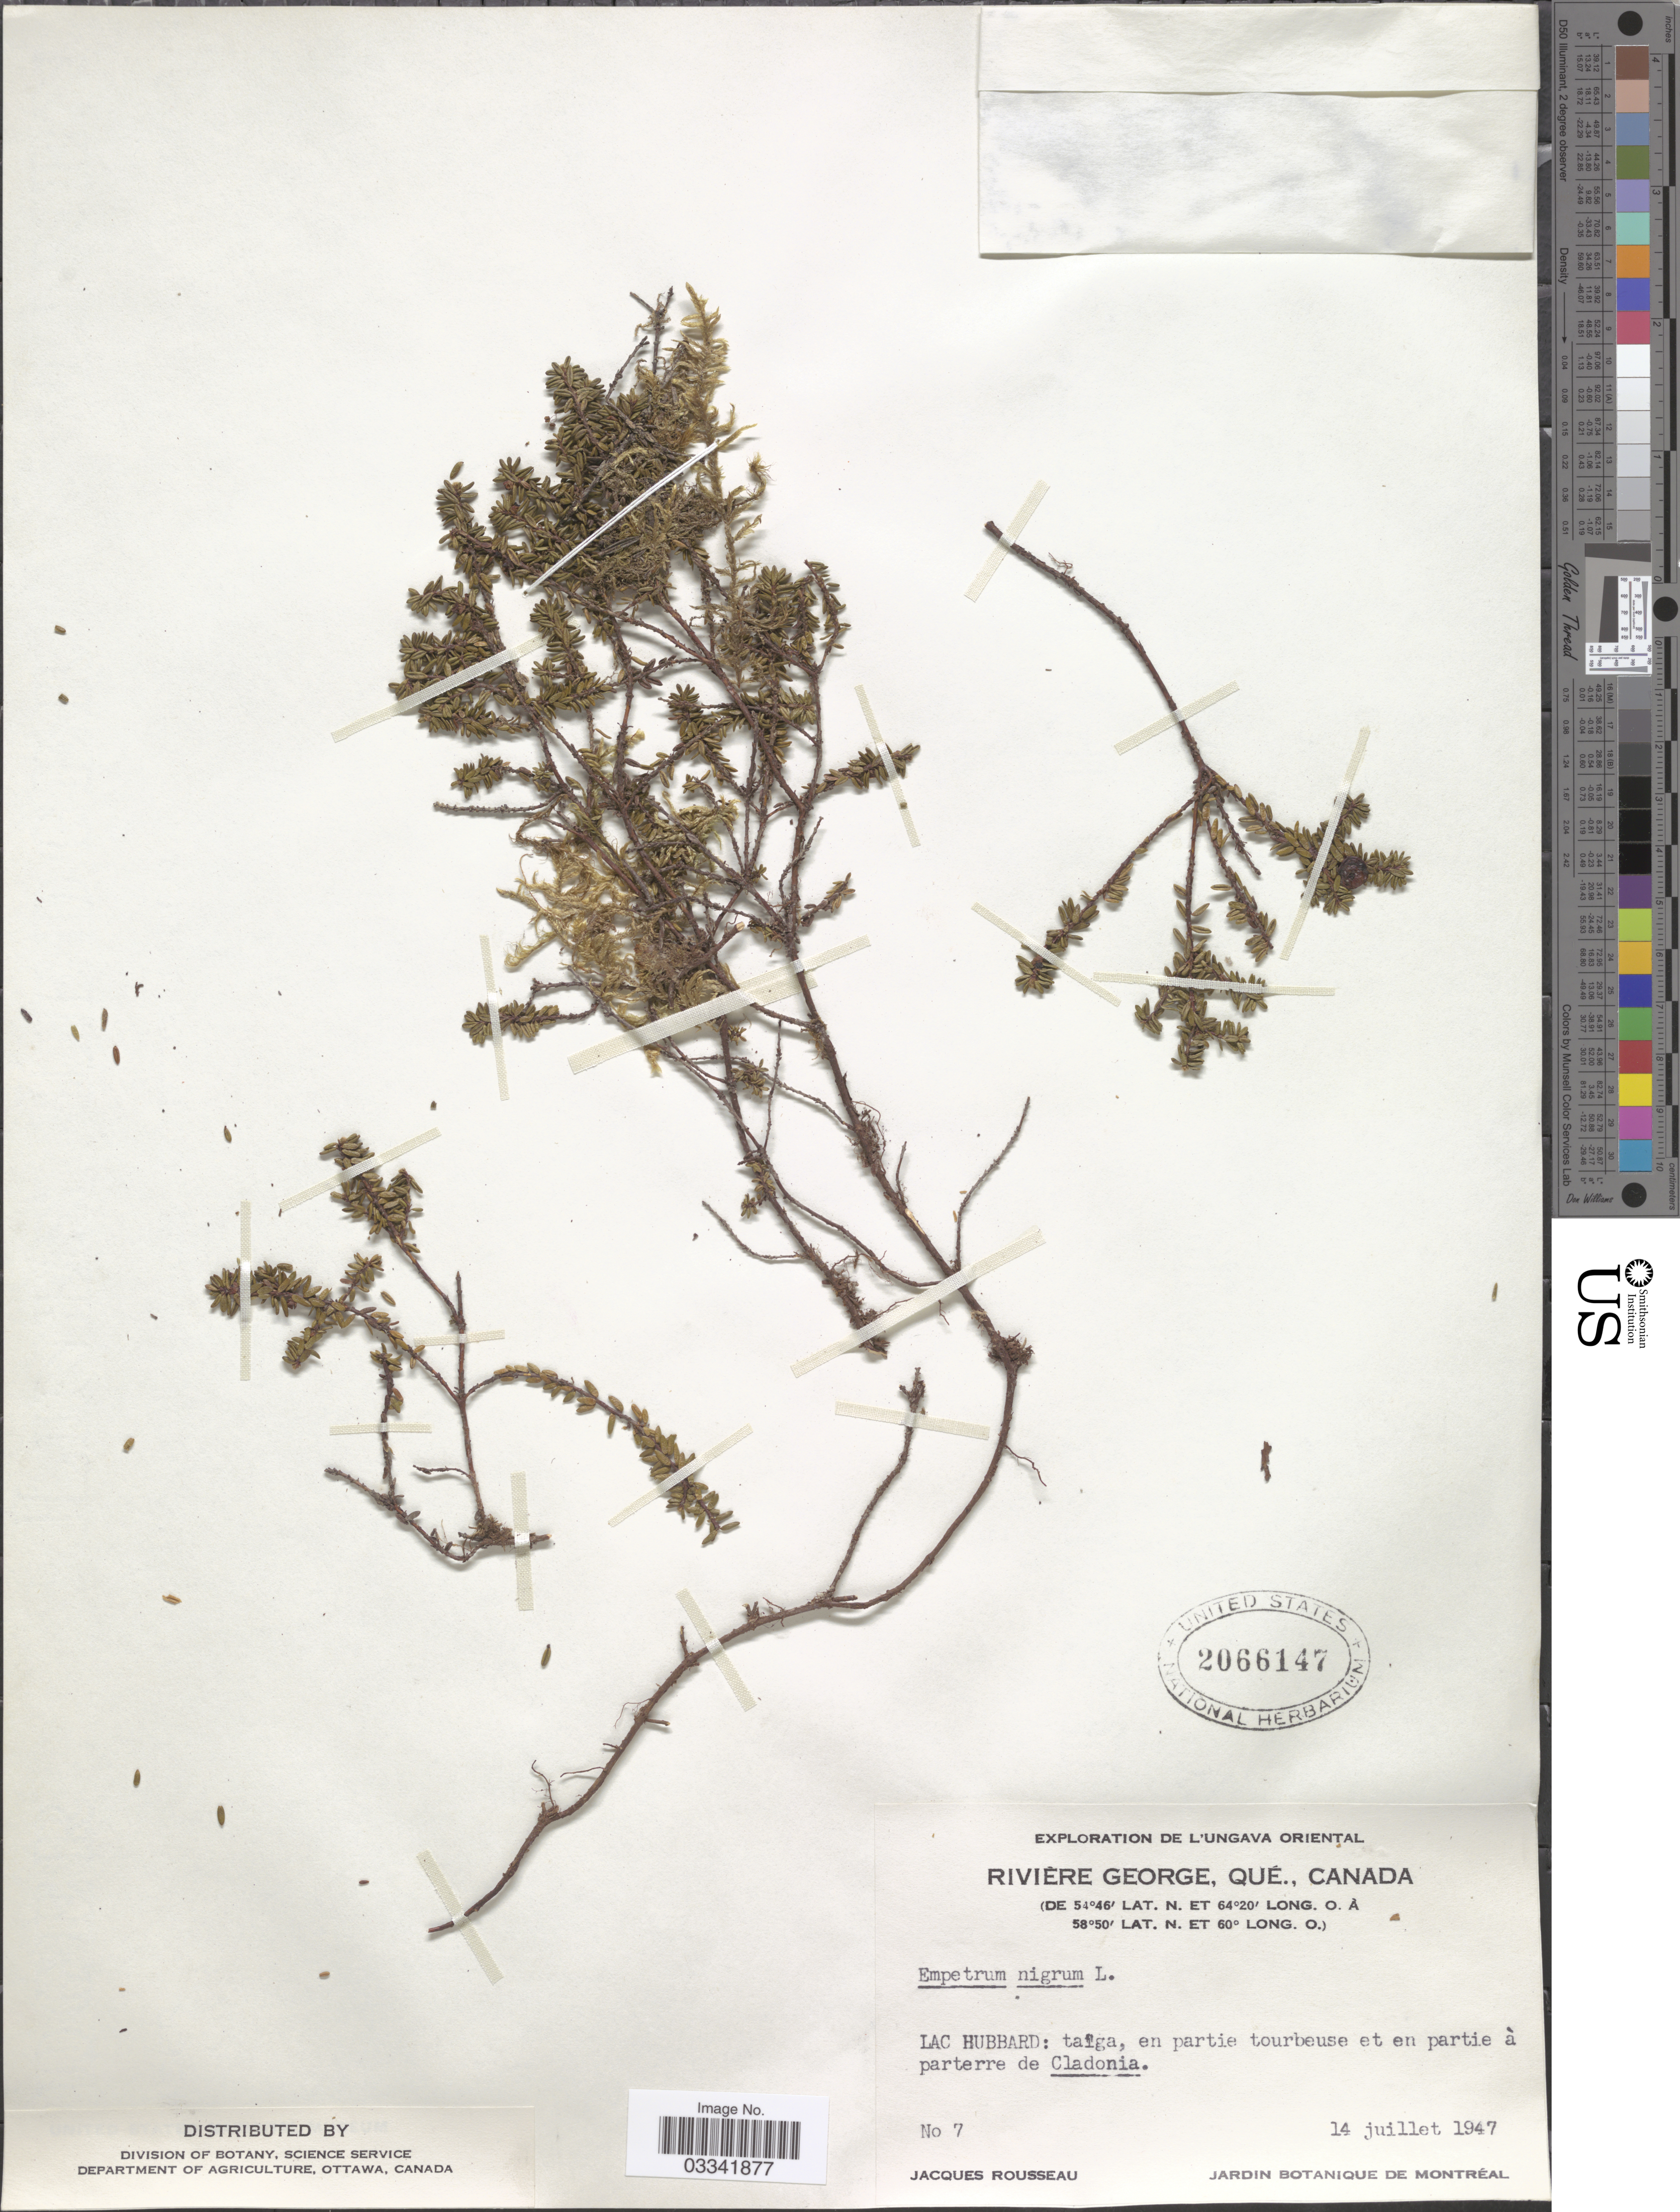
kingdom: Plantae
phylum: Tracheophyta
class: Magnoliopsida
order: Ericales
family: Ericaceae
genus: Empetrum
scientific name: Empetrum nigrum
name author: L.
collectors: J. Rousseau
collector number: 7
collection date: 1947-07-14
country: Canada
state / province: Quebec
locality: Riviére George, Lac Hubbard: taiga, en partie tourbeuse et en partie à parterre de Cladonia.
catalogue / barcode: US 2066147